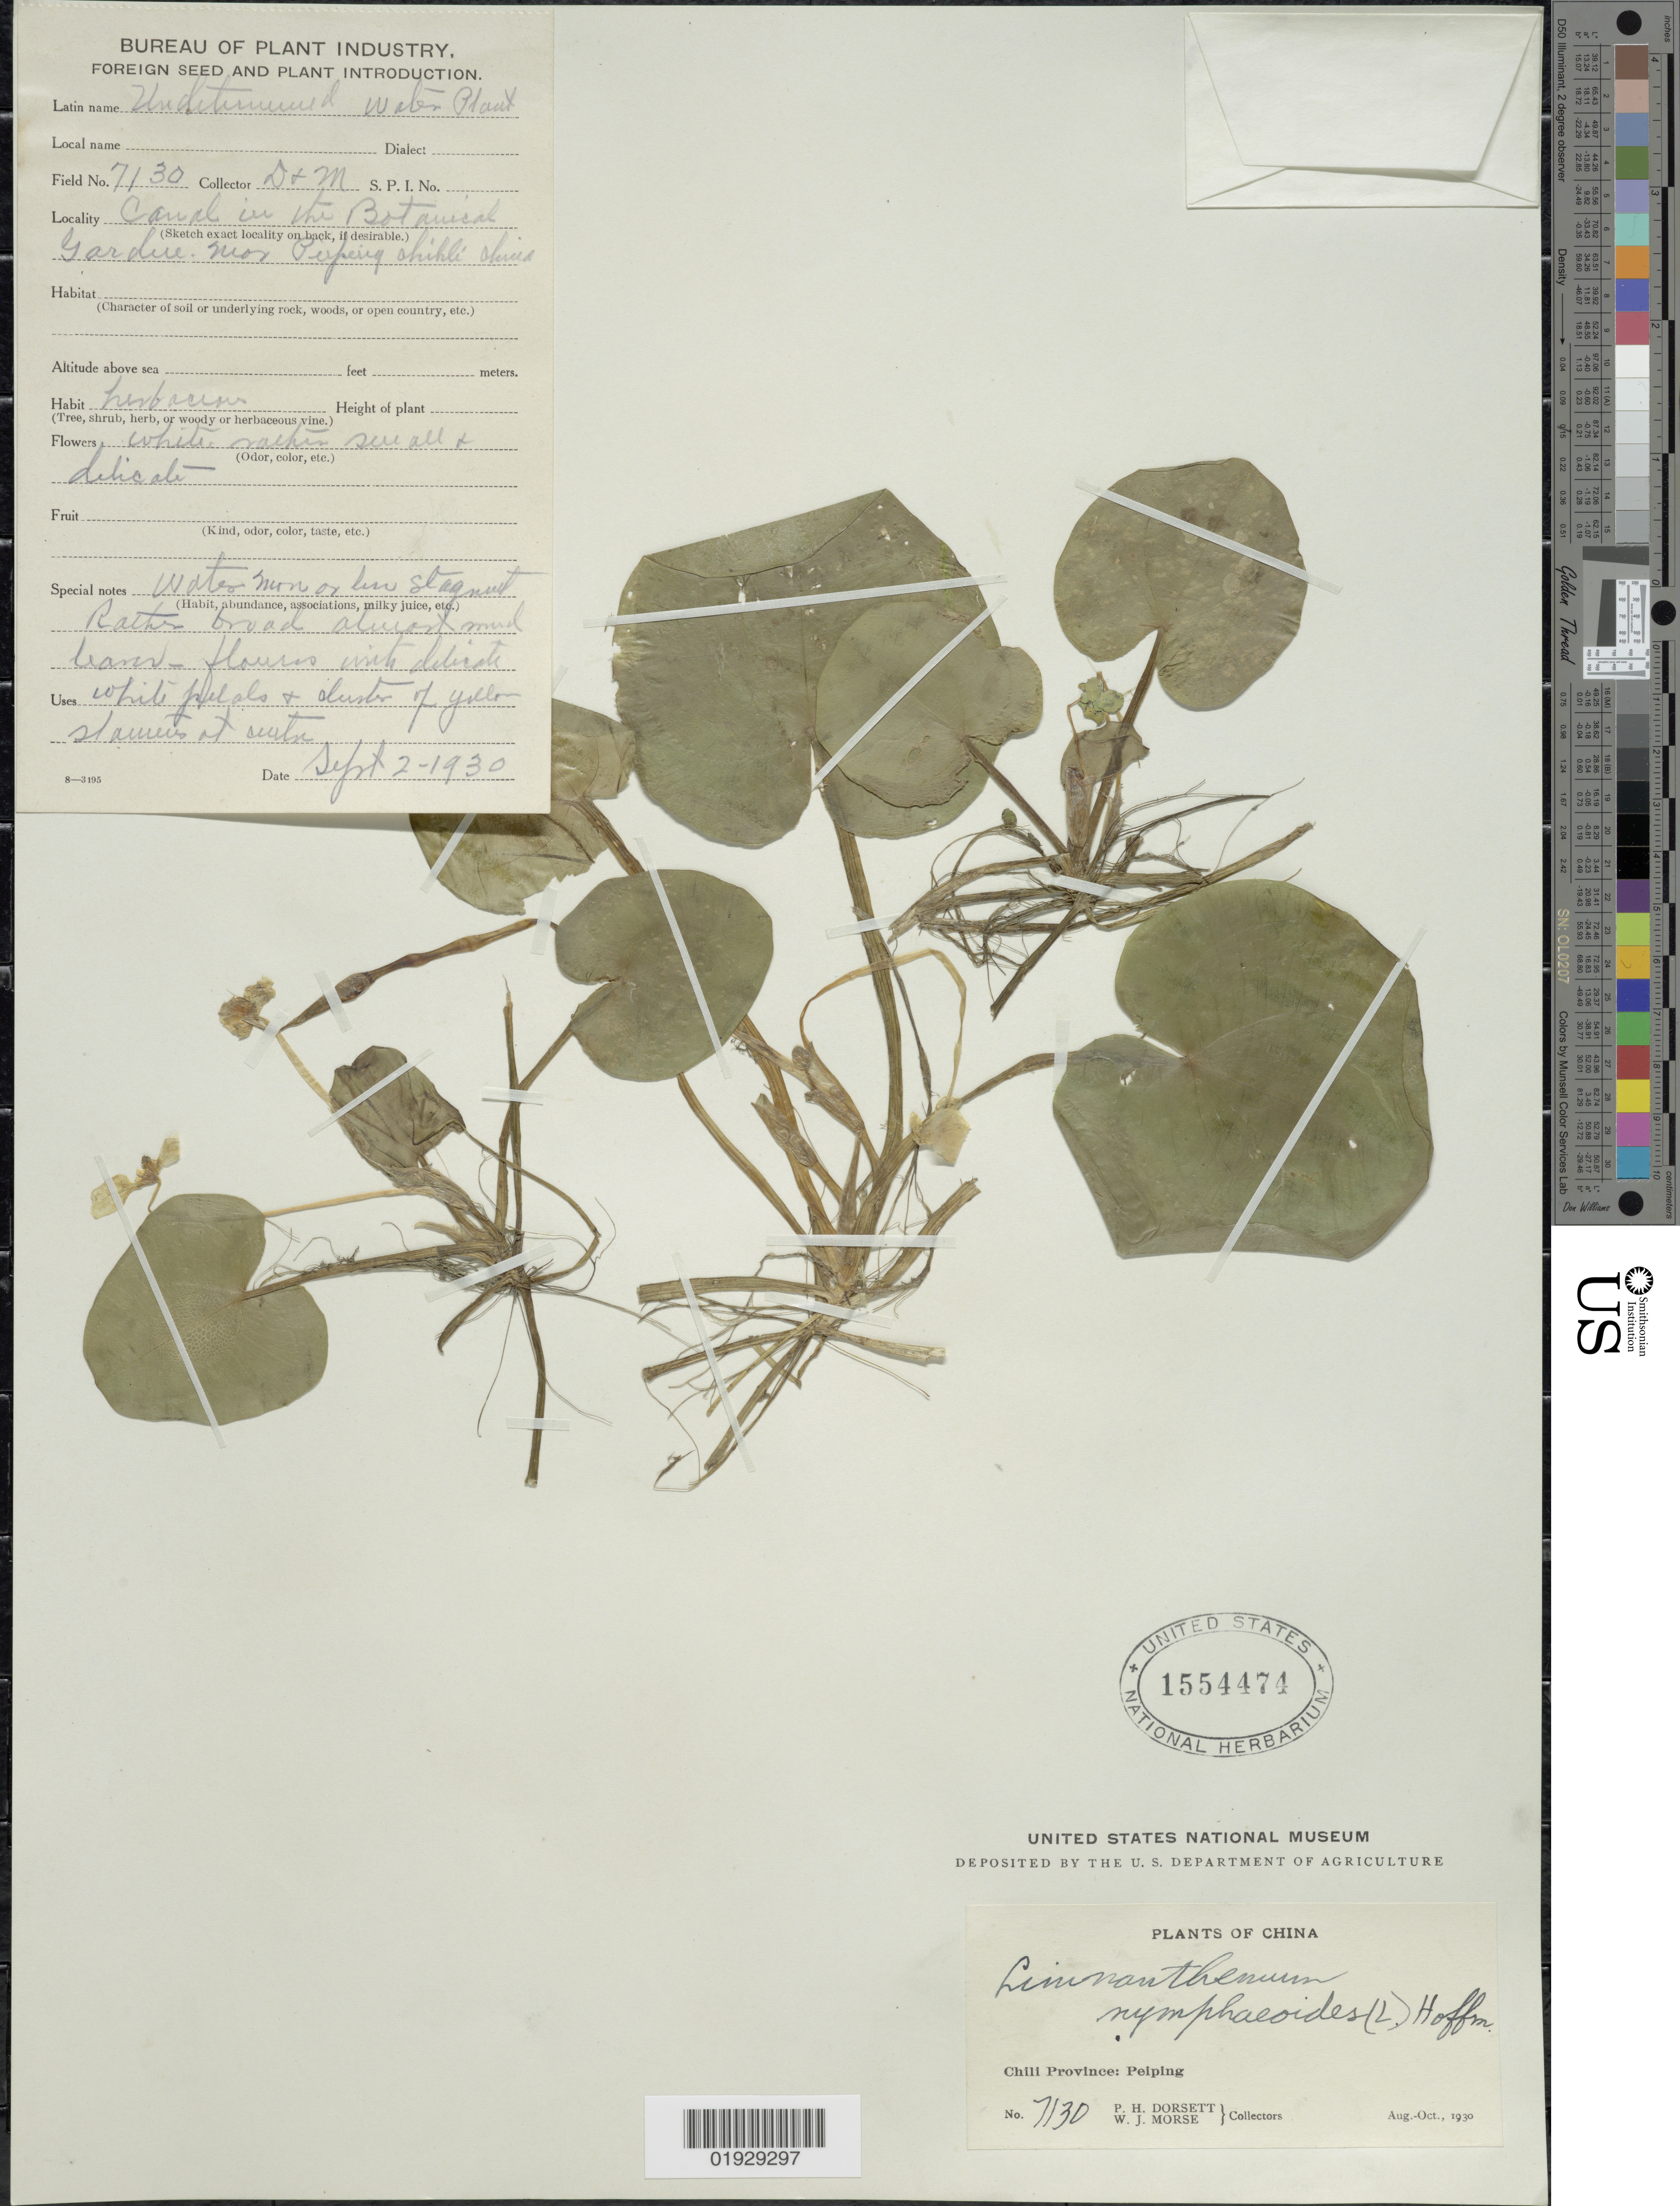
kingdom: Plantae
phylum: Tracheophyta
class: Magnoliopsida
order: Asterales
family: Menyanthaceae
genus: Nymphoides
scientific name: Nymphoides peltata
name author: (J.F. Gmel.) Britton & Rendle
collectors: P. H. Dorsett & W. J. Morse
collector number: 7130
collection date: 1930-09-02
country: China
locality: Canal in the Botanical Gardens. Chill Province: Peiping.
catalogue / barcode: US 1554474